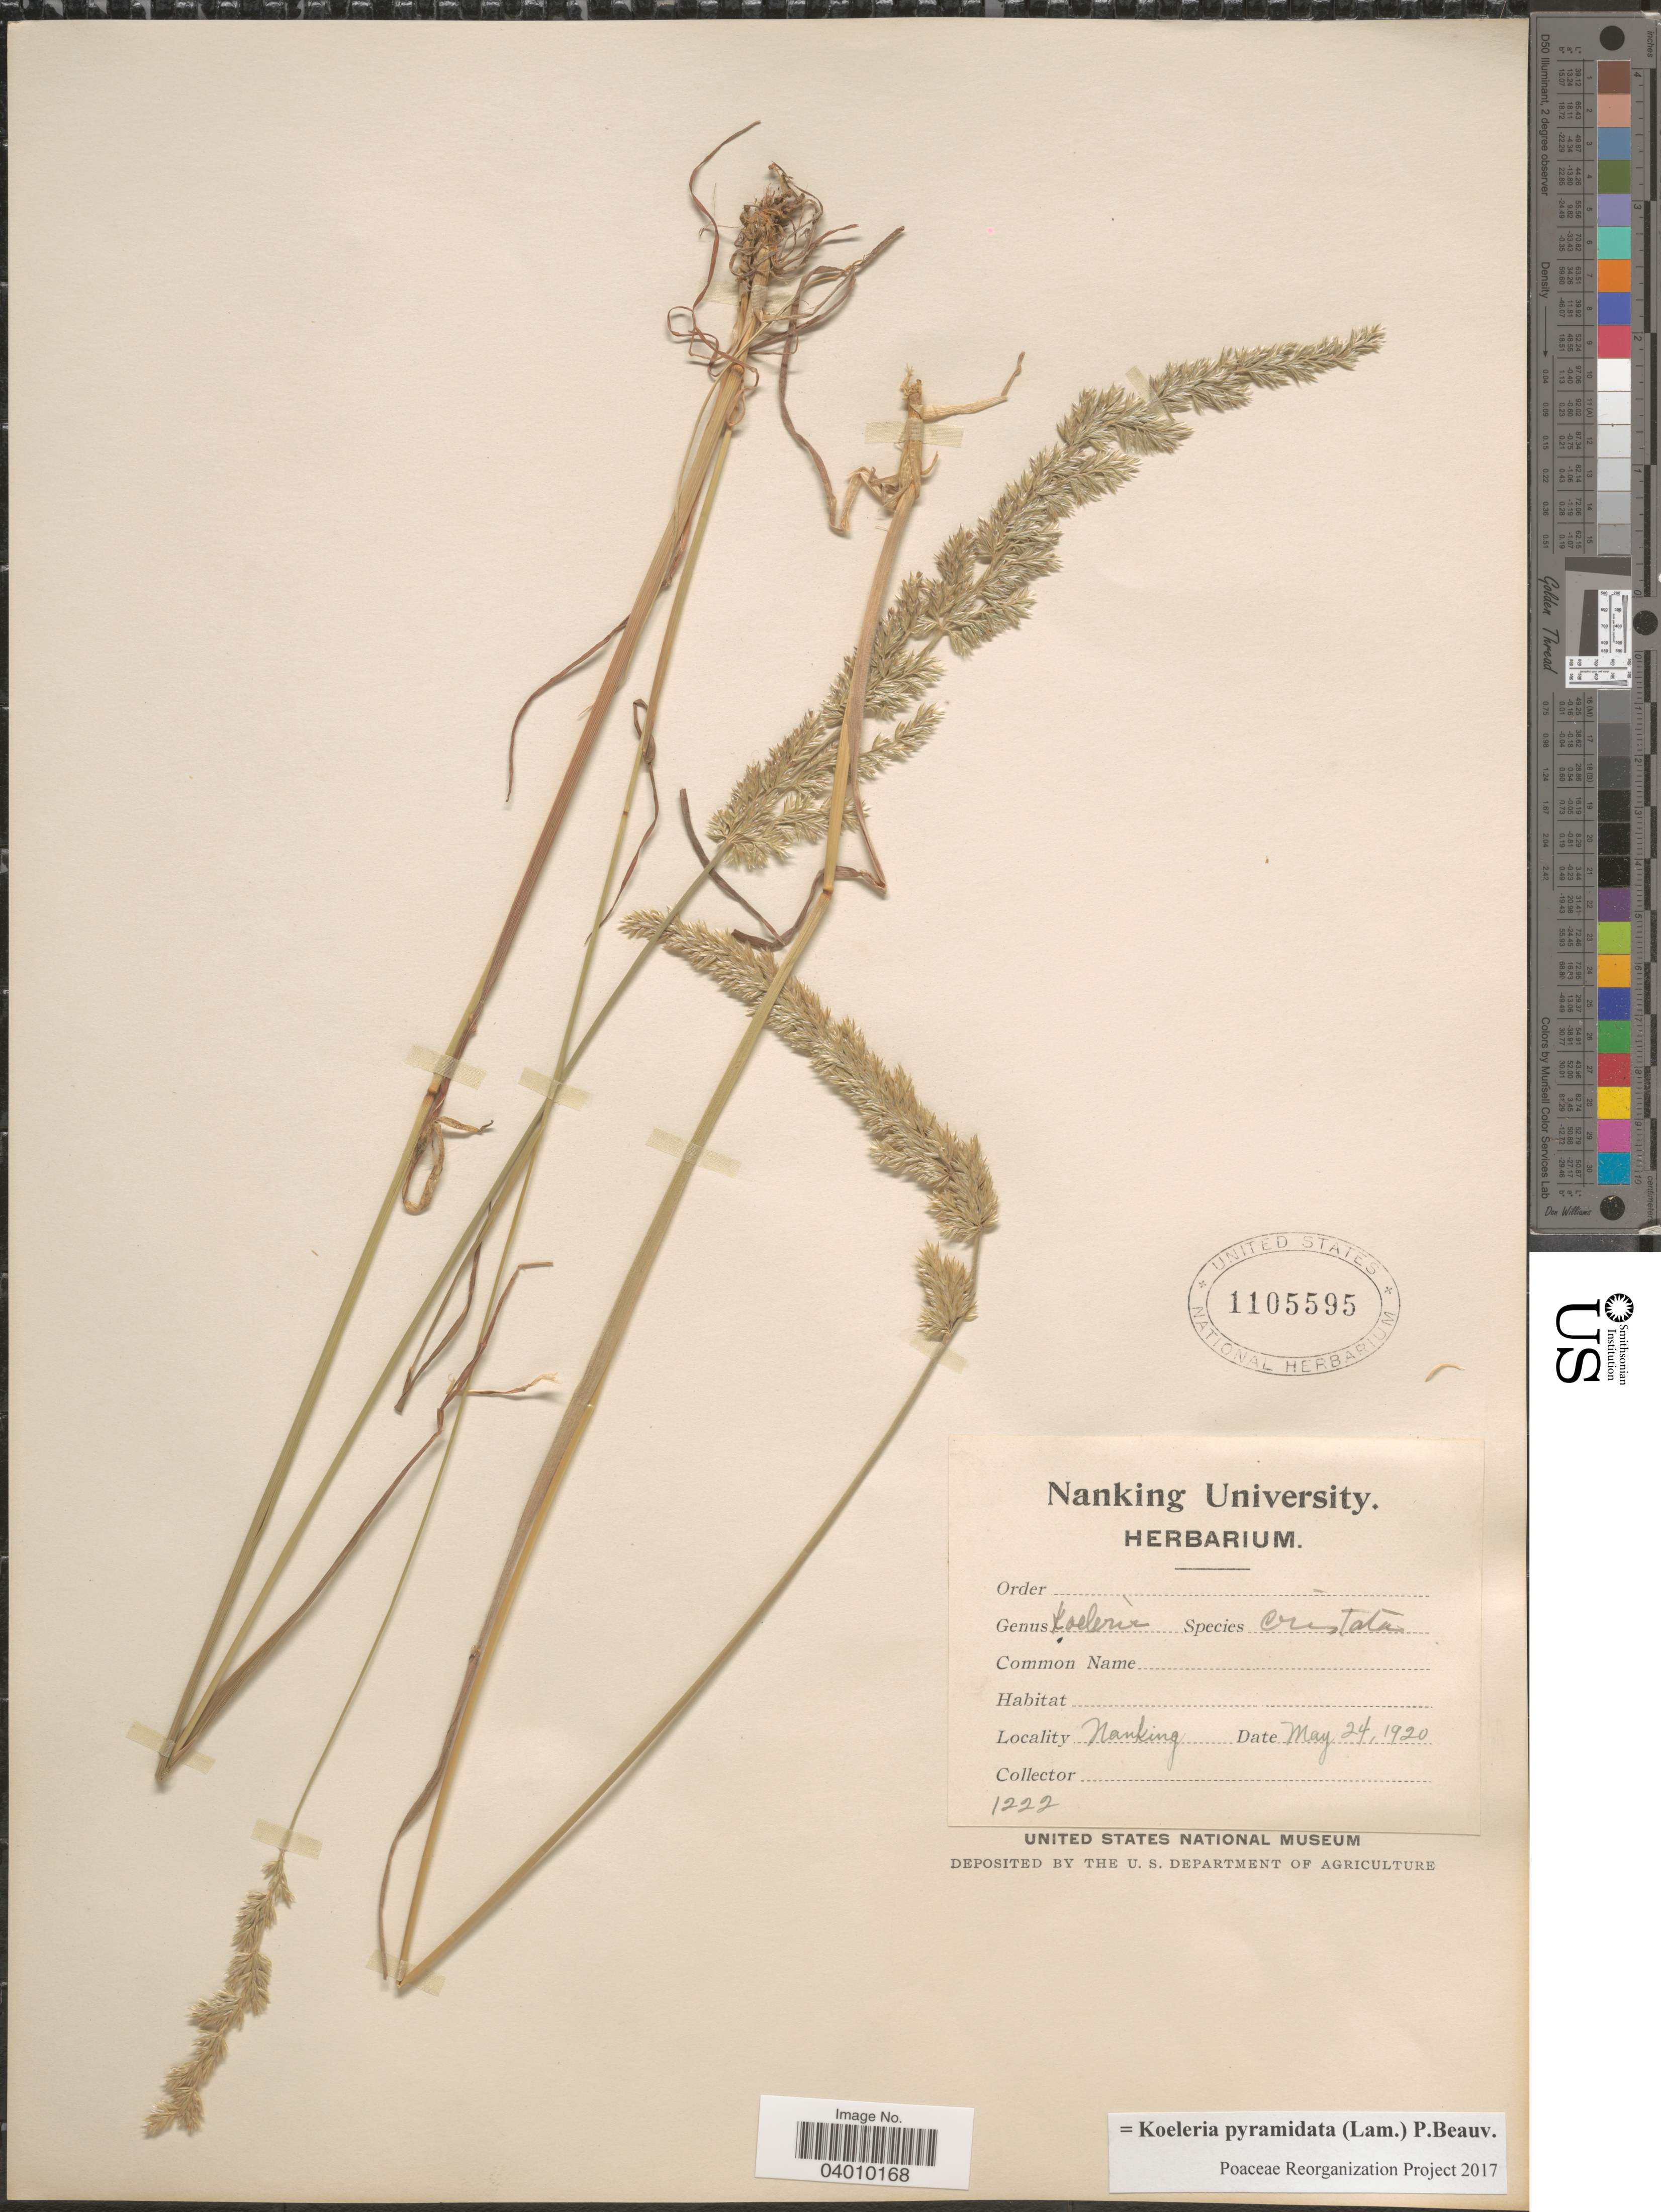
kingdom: Plantae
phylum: Tracheophyta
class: Liliopsida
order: Poales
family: Poaceae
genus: Koeleria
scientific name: Koeleria pyramidata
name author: (Lam.) P. Beauv.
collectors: Nanking University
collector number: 1222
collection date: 1920-05-24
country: China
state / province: Jiangsu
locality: Nanking.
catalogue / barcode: US 1105595